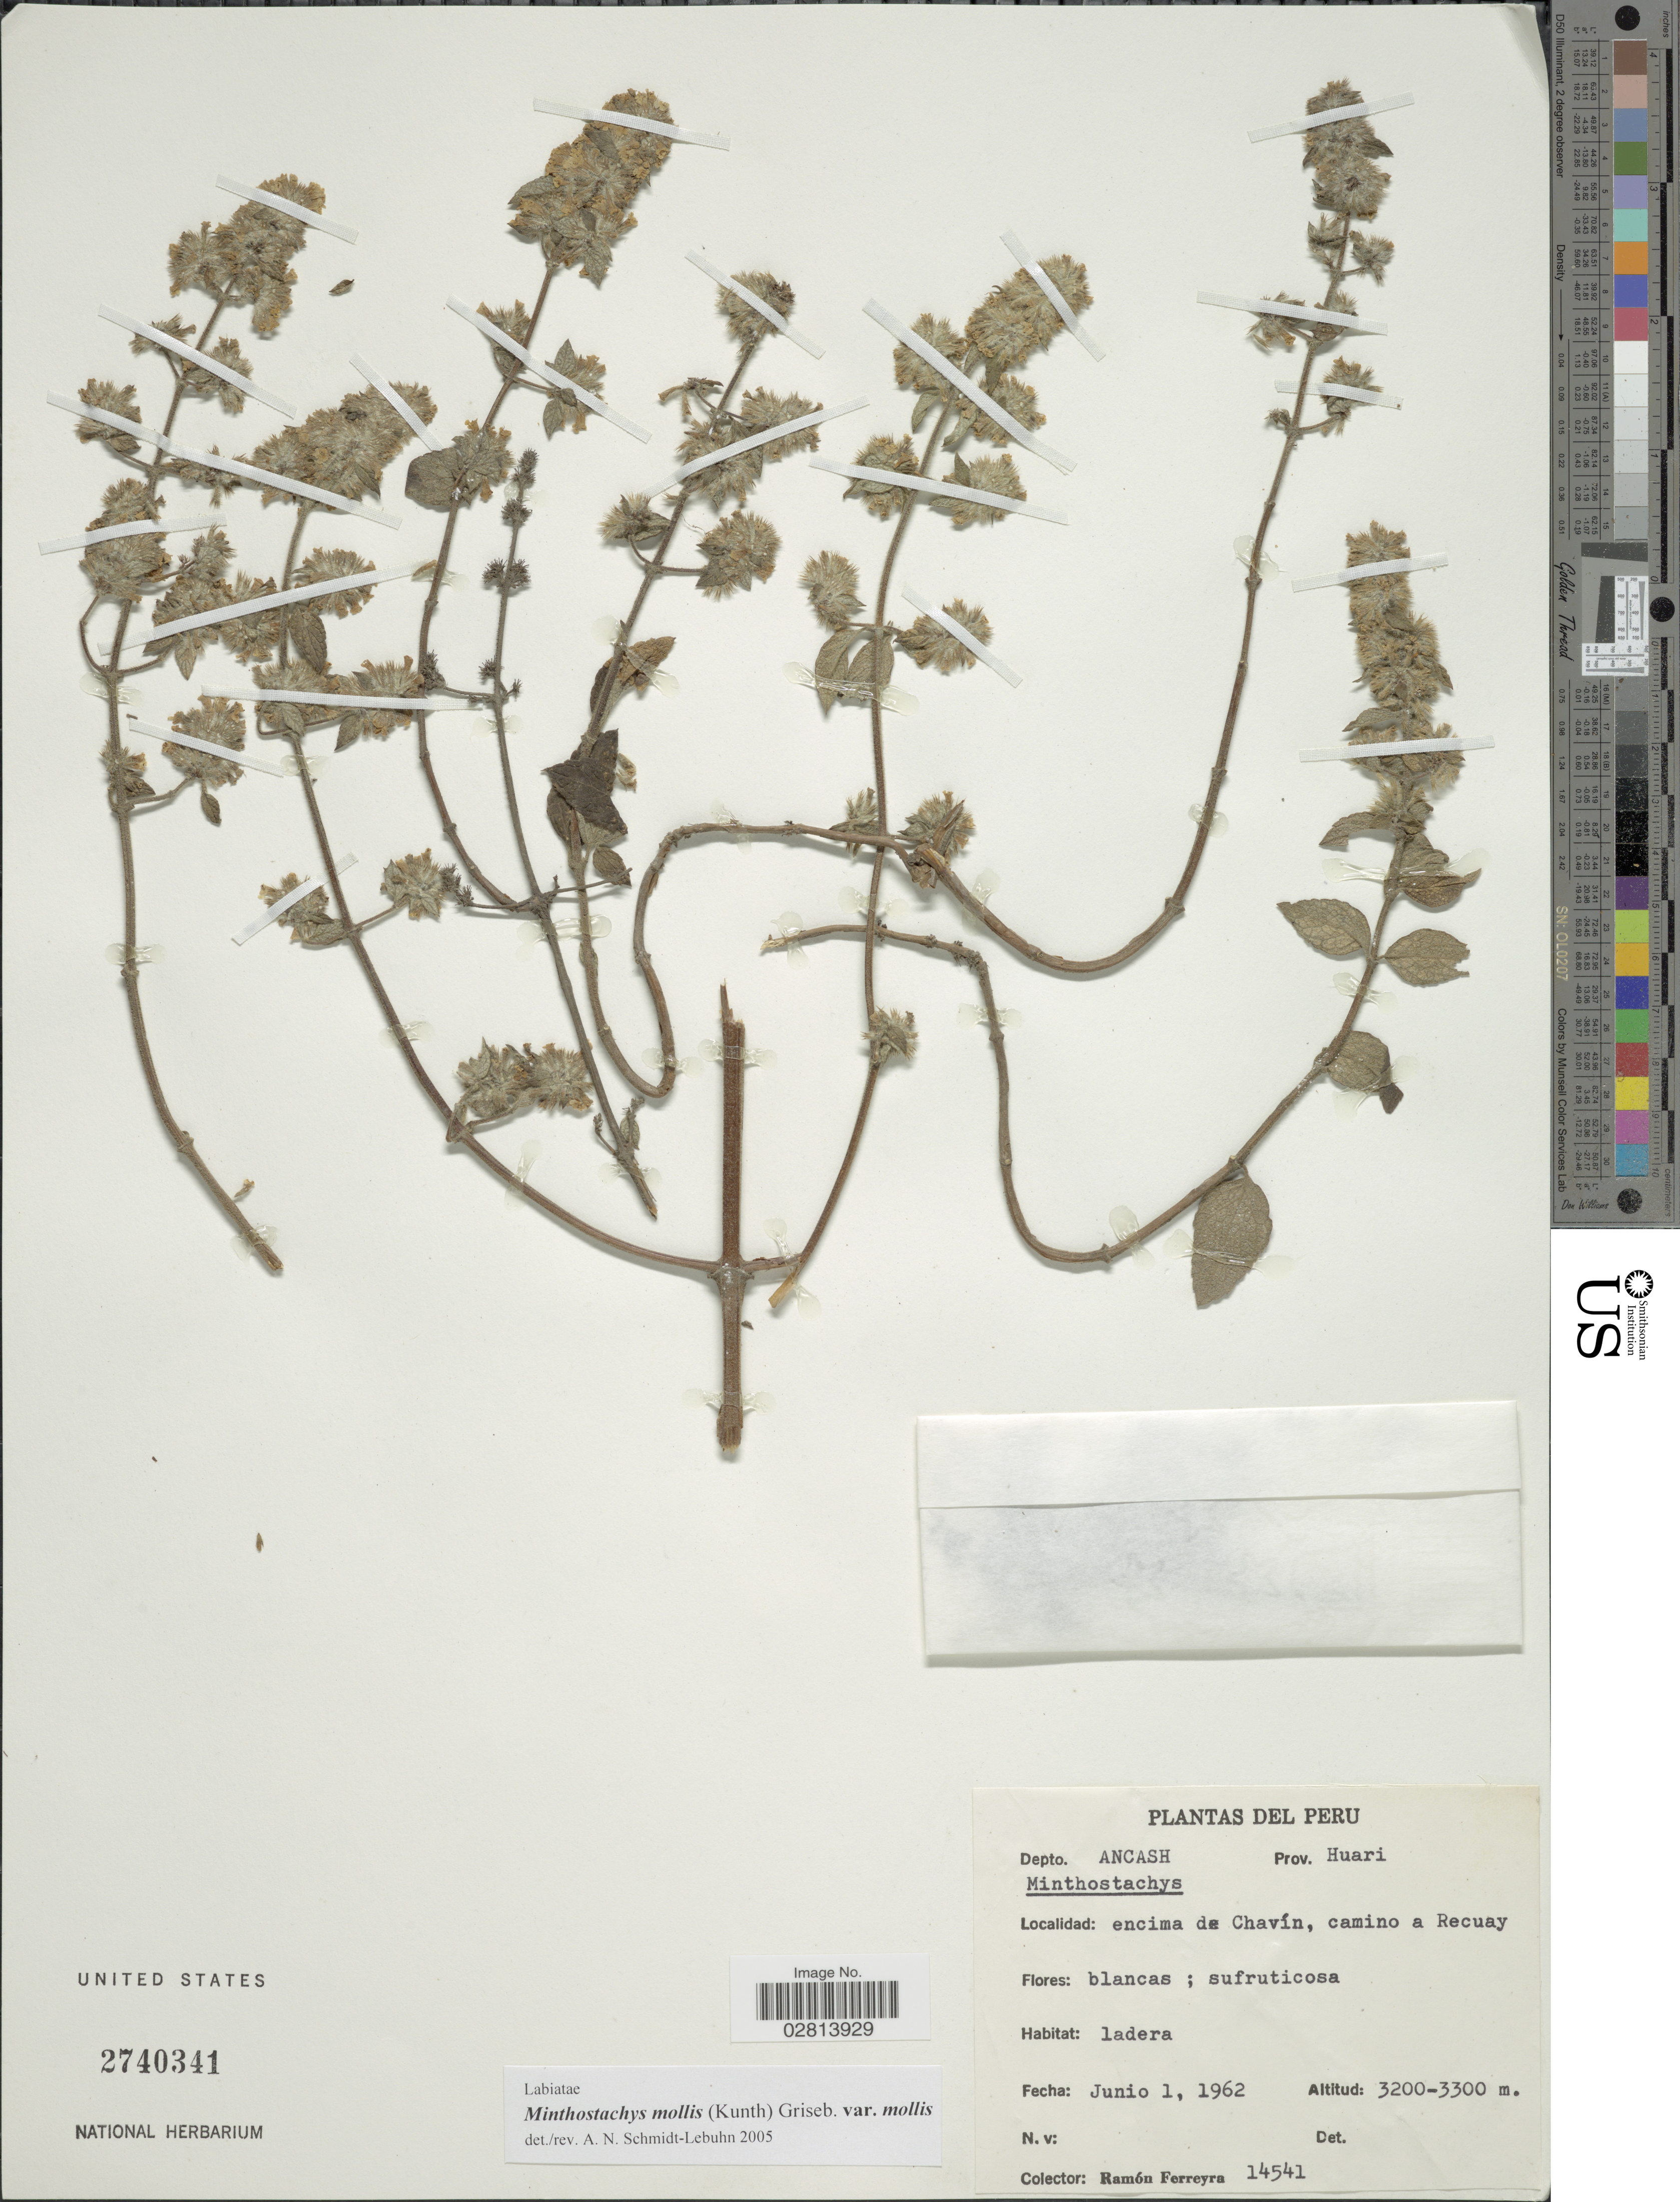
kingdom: Plantae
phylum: Tracheophyta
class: Magnoliopsida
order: Lamiales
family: Lamiaceae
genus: Minthostachys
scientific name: Minthostachys mollis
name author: (Kunth) Griseb.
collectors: R. A. Ferreyra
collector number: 14541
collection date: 1962-06-01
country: Peru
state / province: Ancash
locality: Depto. Ancash, Prov. Huari, encima de Chavín, camino a Recuay.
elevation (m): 3200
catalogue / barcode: US 2740341